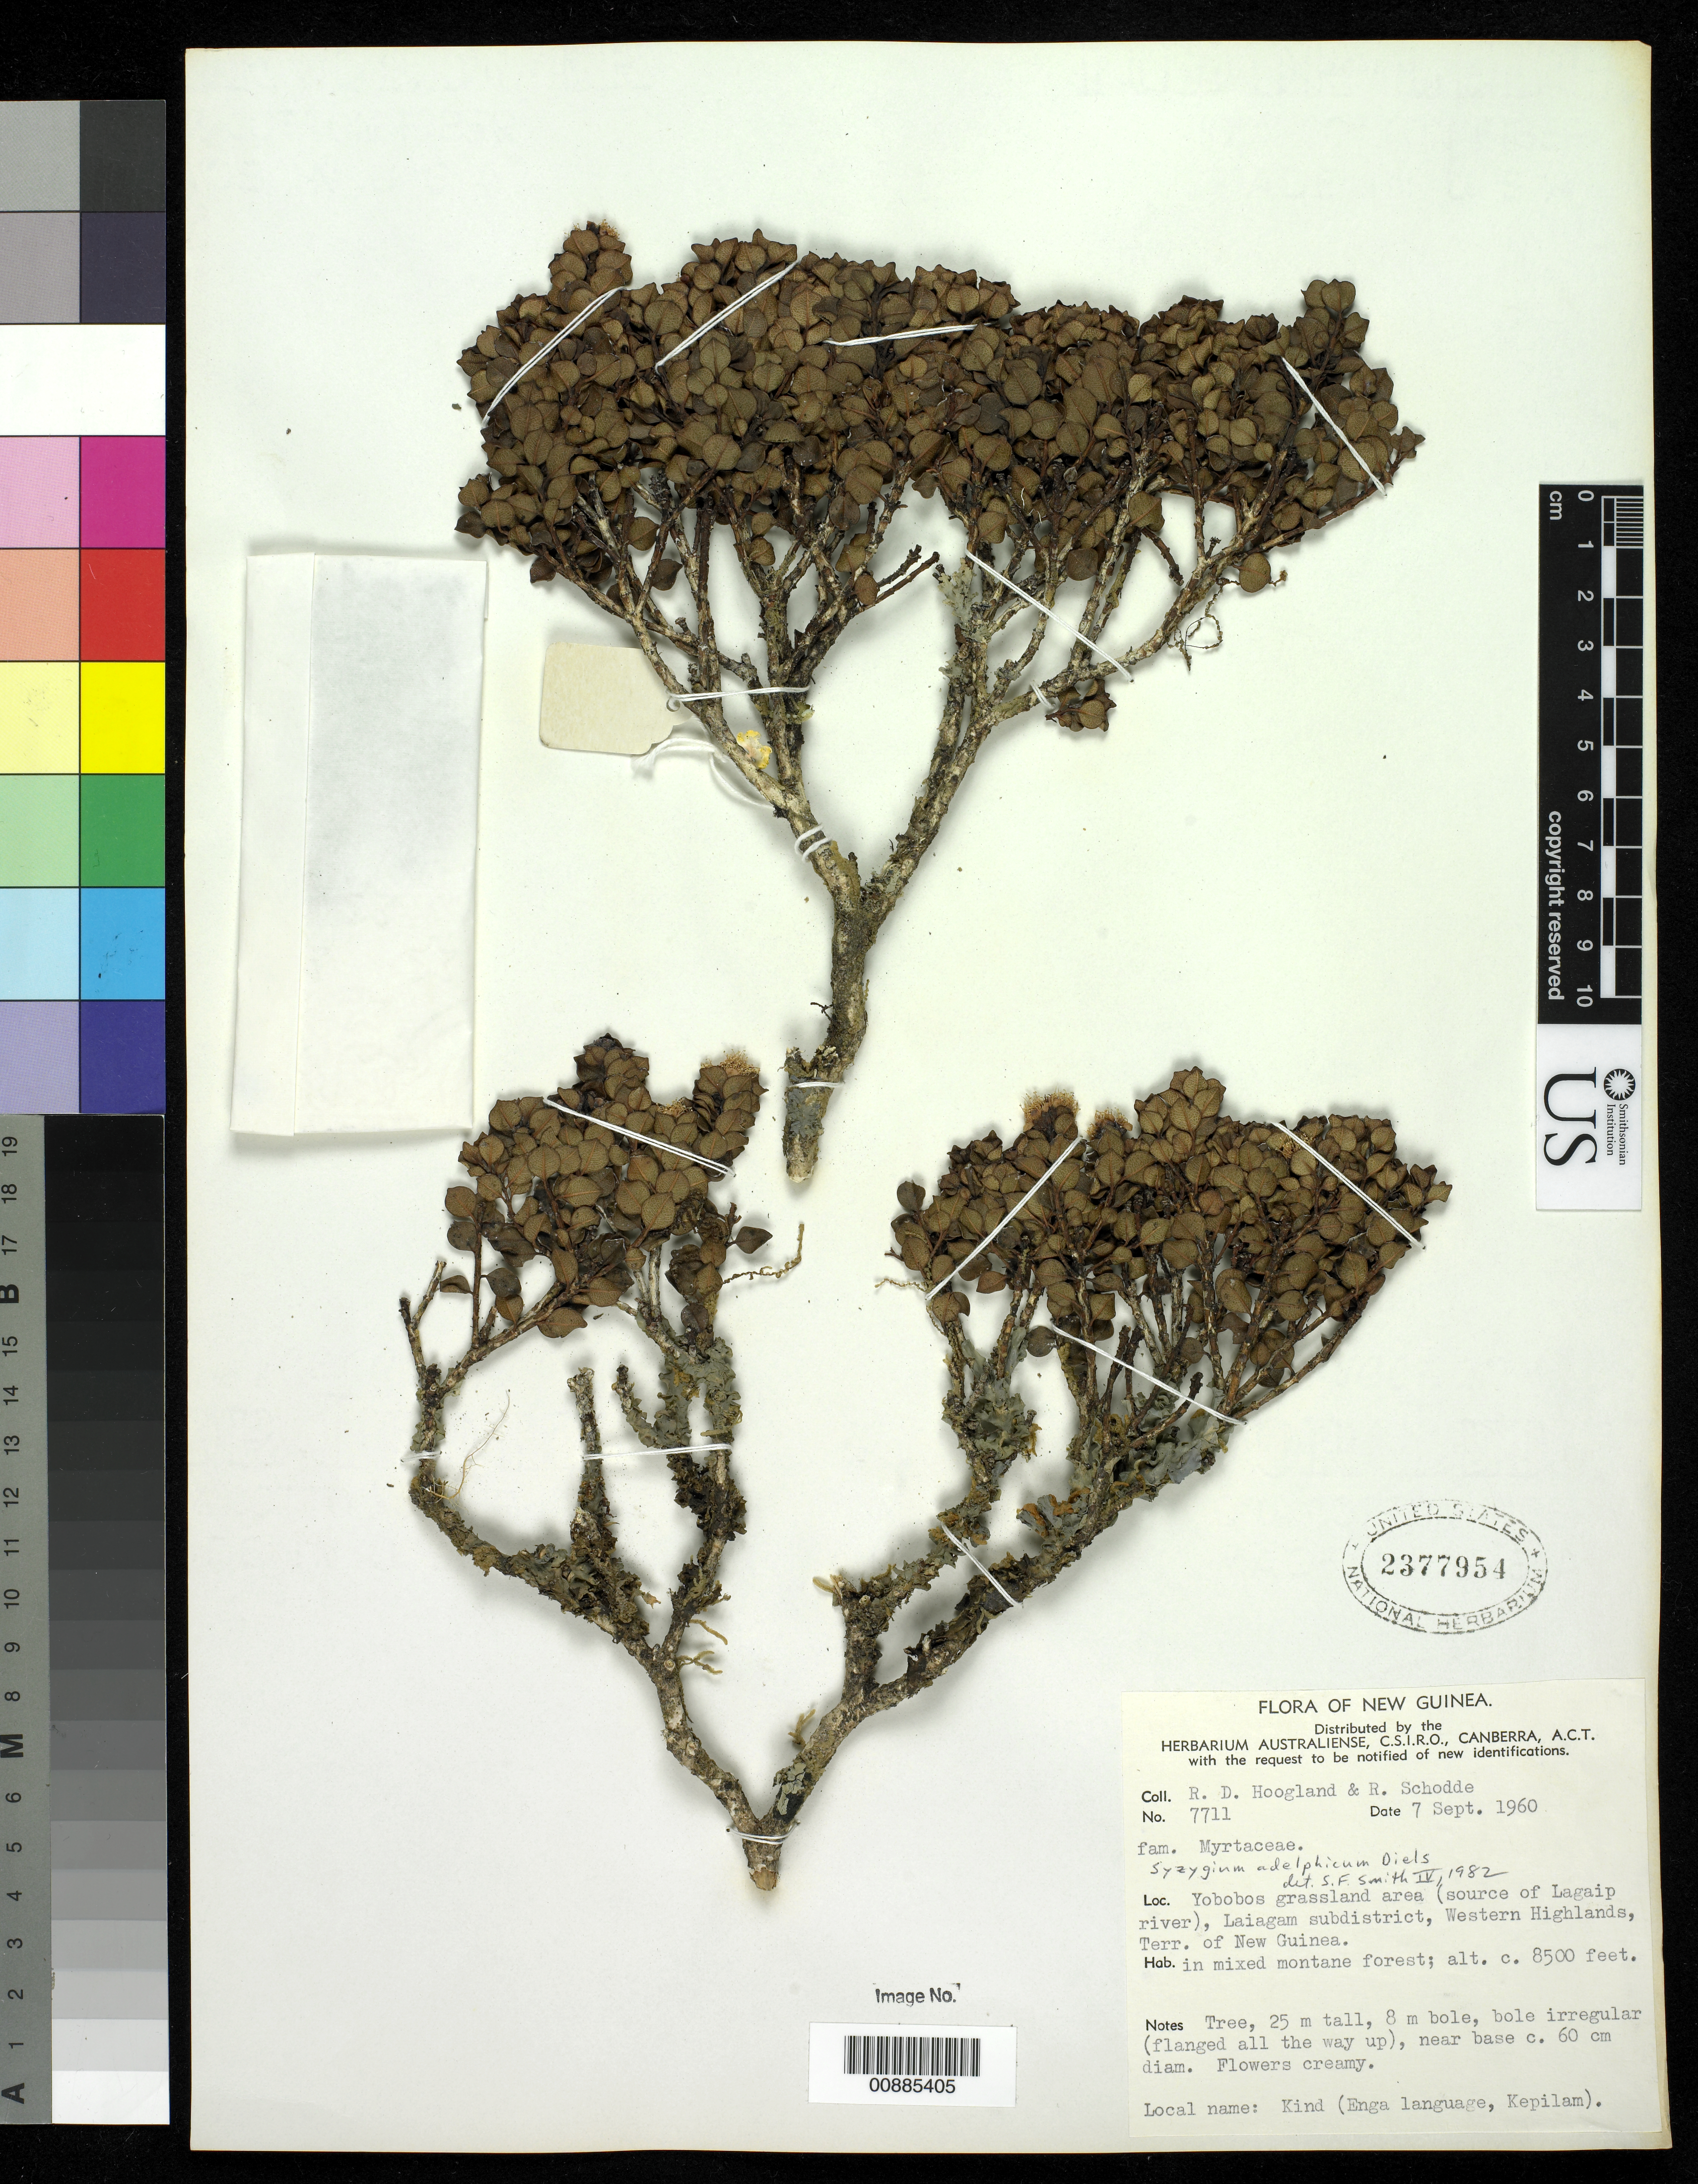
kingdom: Plantae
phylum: Tracheophyta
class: Magnoliopsida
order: Myrtales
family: Myrtaceae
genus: Syzygium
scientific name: Syzygium adelphicum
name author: Diels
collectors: R. D. Hoogland & R. Schodde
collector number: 7711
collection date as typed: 07 Sep 1960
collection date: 1960-09-07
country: Papua New Guinea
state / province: Enga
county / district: Laiagam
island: New Guinea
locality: Yobobos grassland area (source of Lagaip River)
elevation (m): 2591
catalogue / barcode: US 2377954